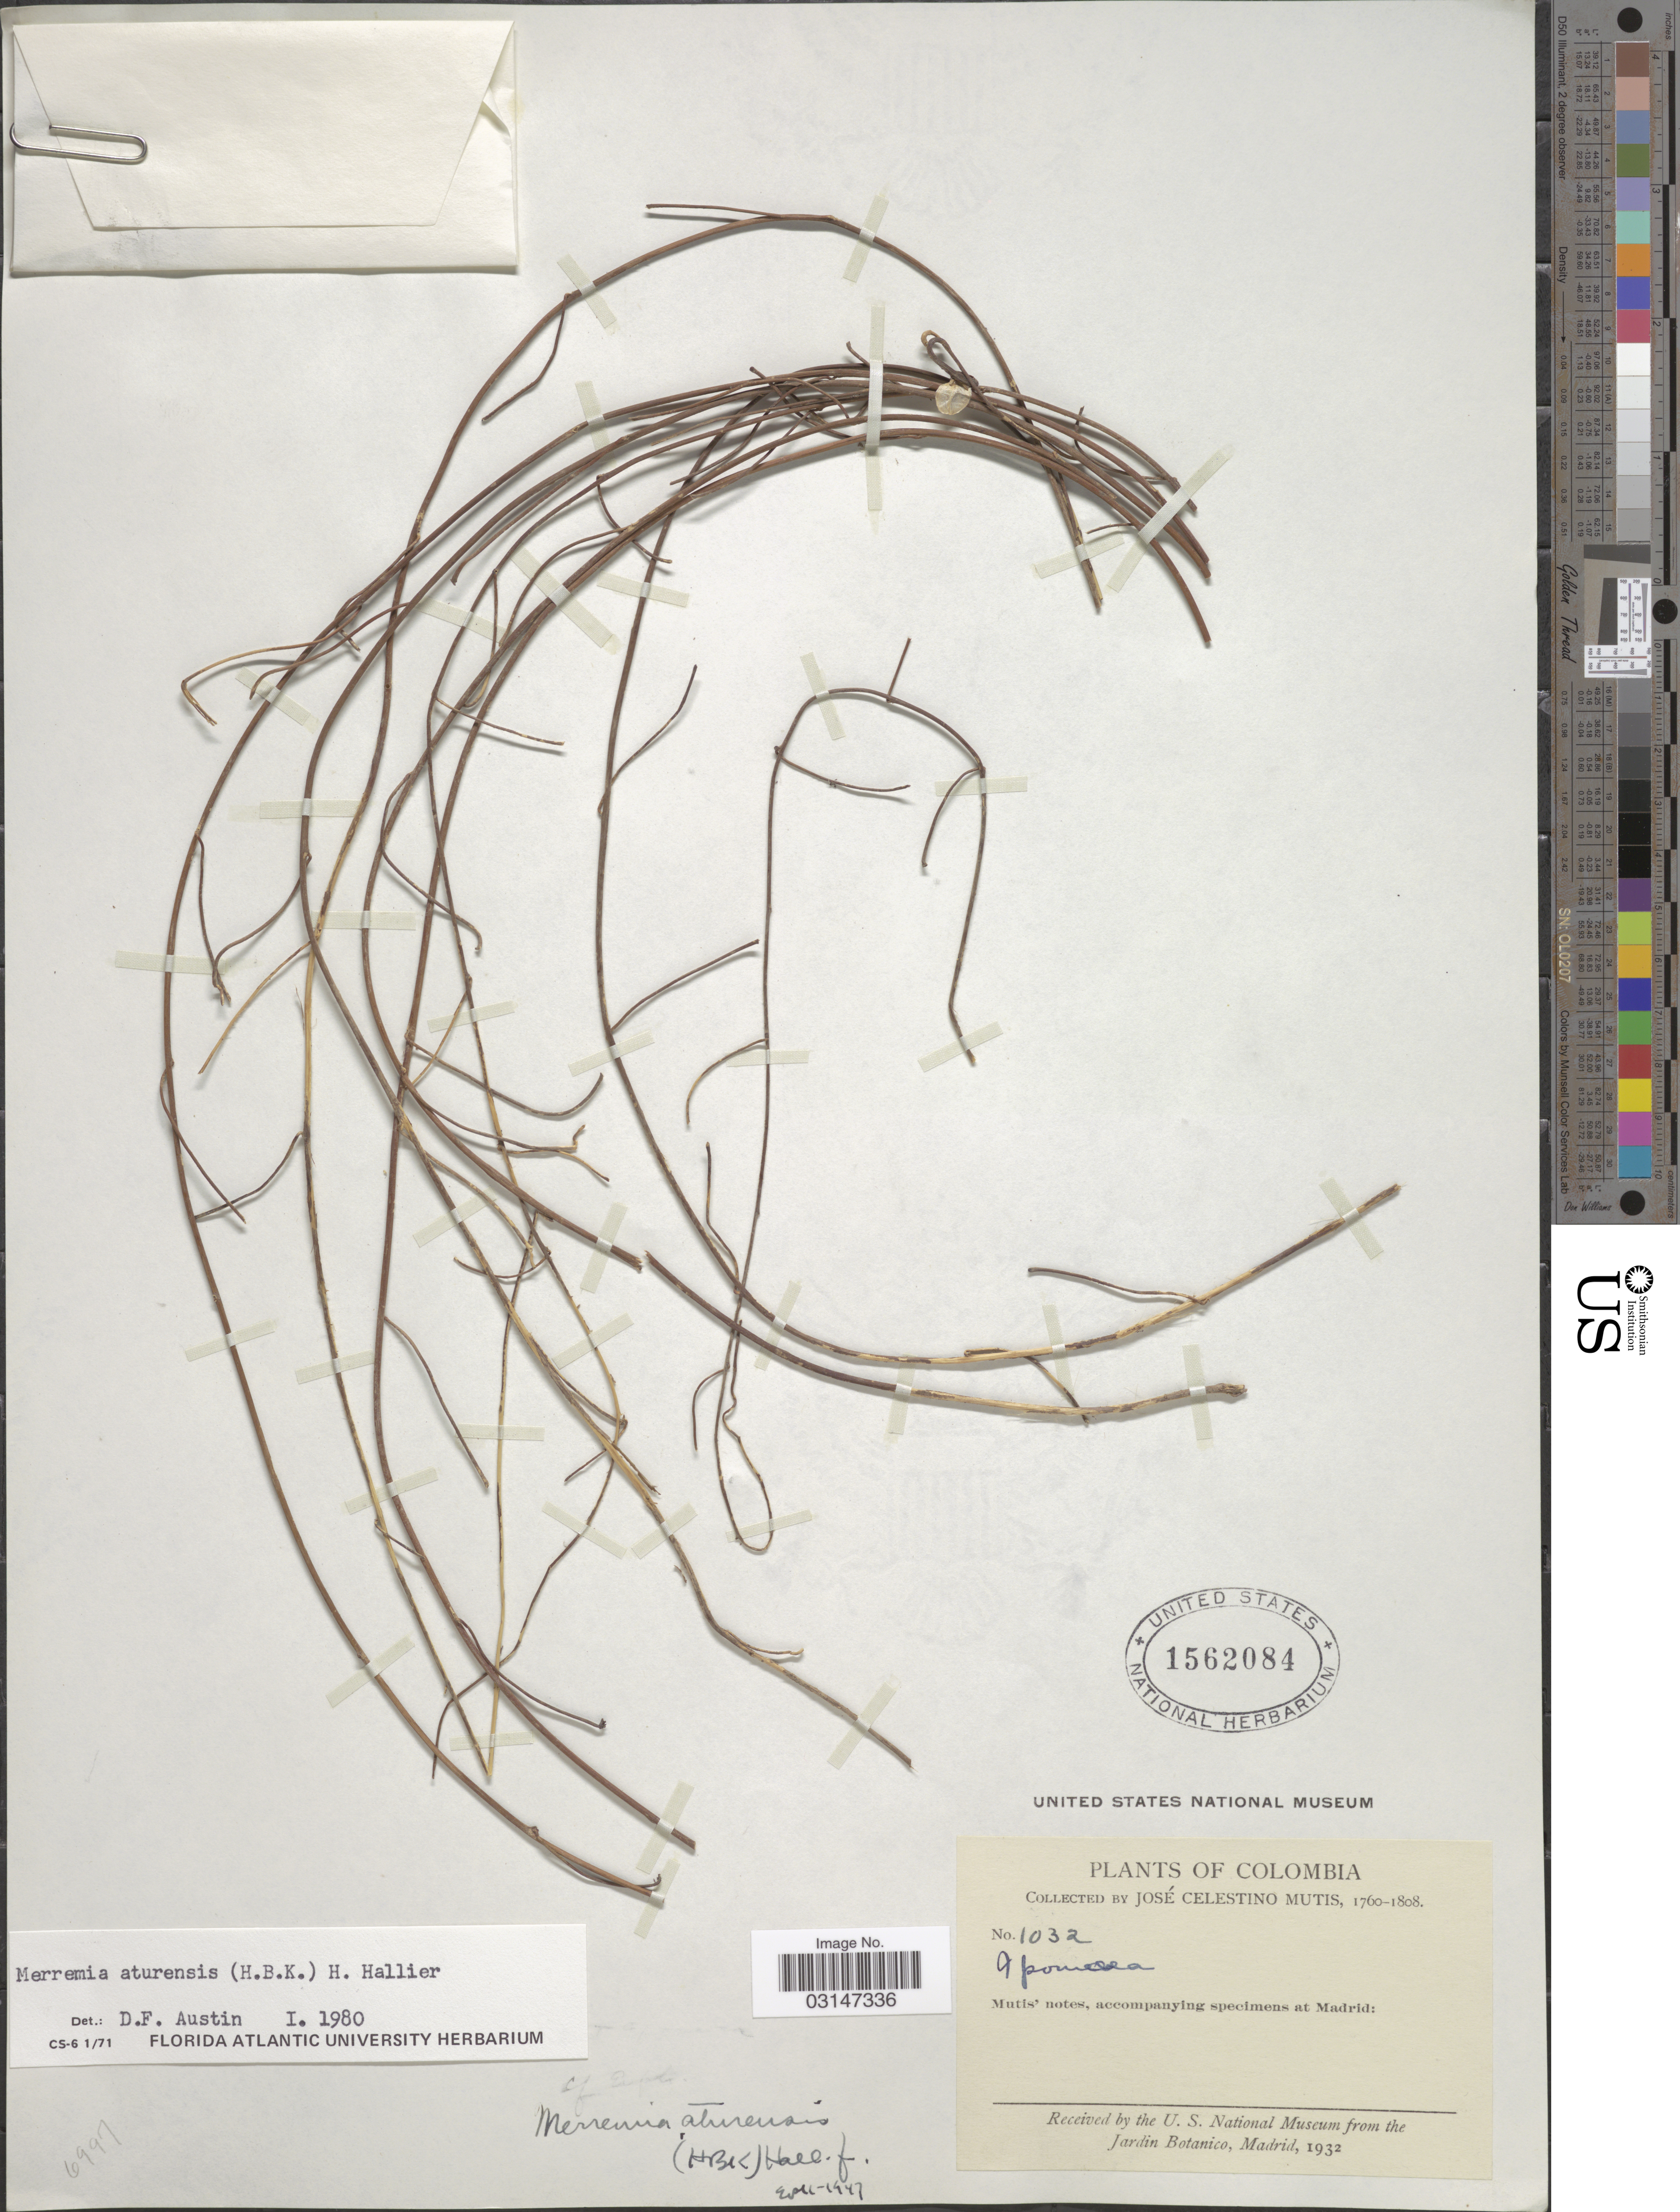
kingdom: Plantae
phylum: Tracheophyta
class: Magnoliopsida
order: Solanales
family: Convolvulaceae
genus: Distimake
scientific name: Distimake aturensis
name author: (Kunth) A. R. Simões & Staples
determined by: Strong, Mark T., (BOT), Smithsonian Institution - National Museum of Natural History (UNITED STATES)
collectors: J. C. B. Mutis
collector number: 1032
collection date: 1760/1808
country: Colombia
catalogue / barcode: US 1562084